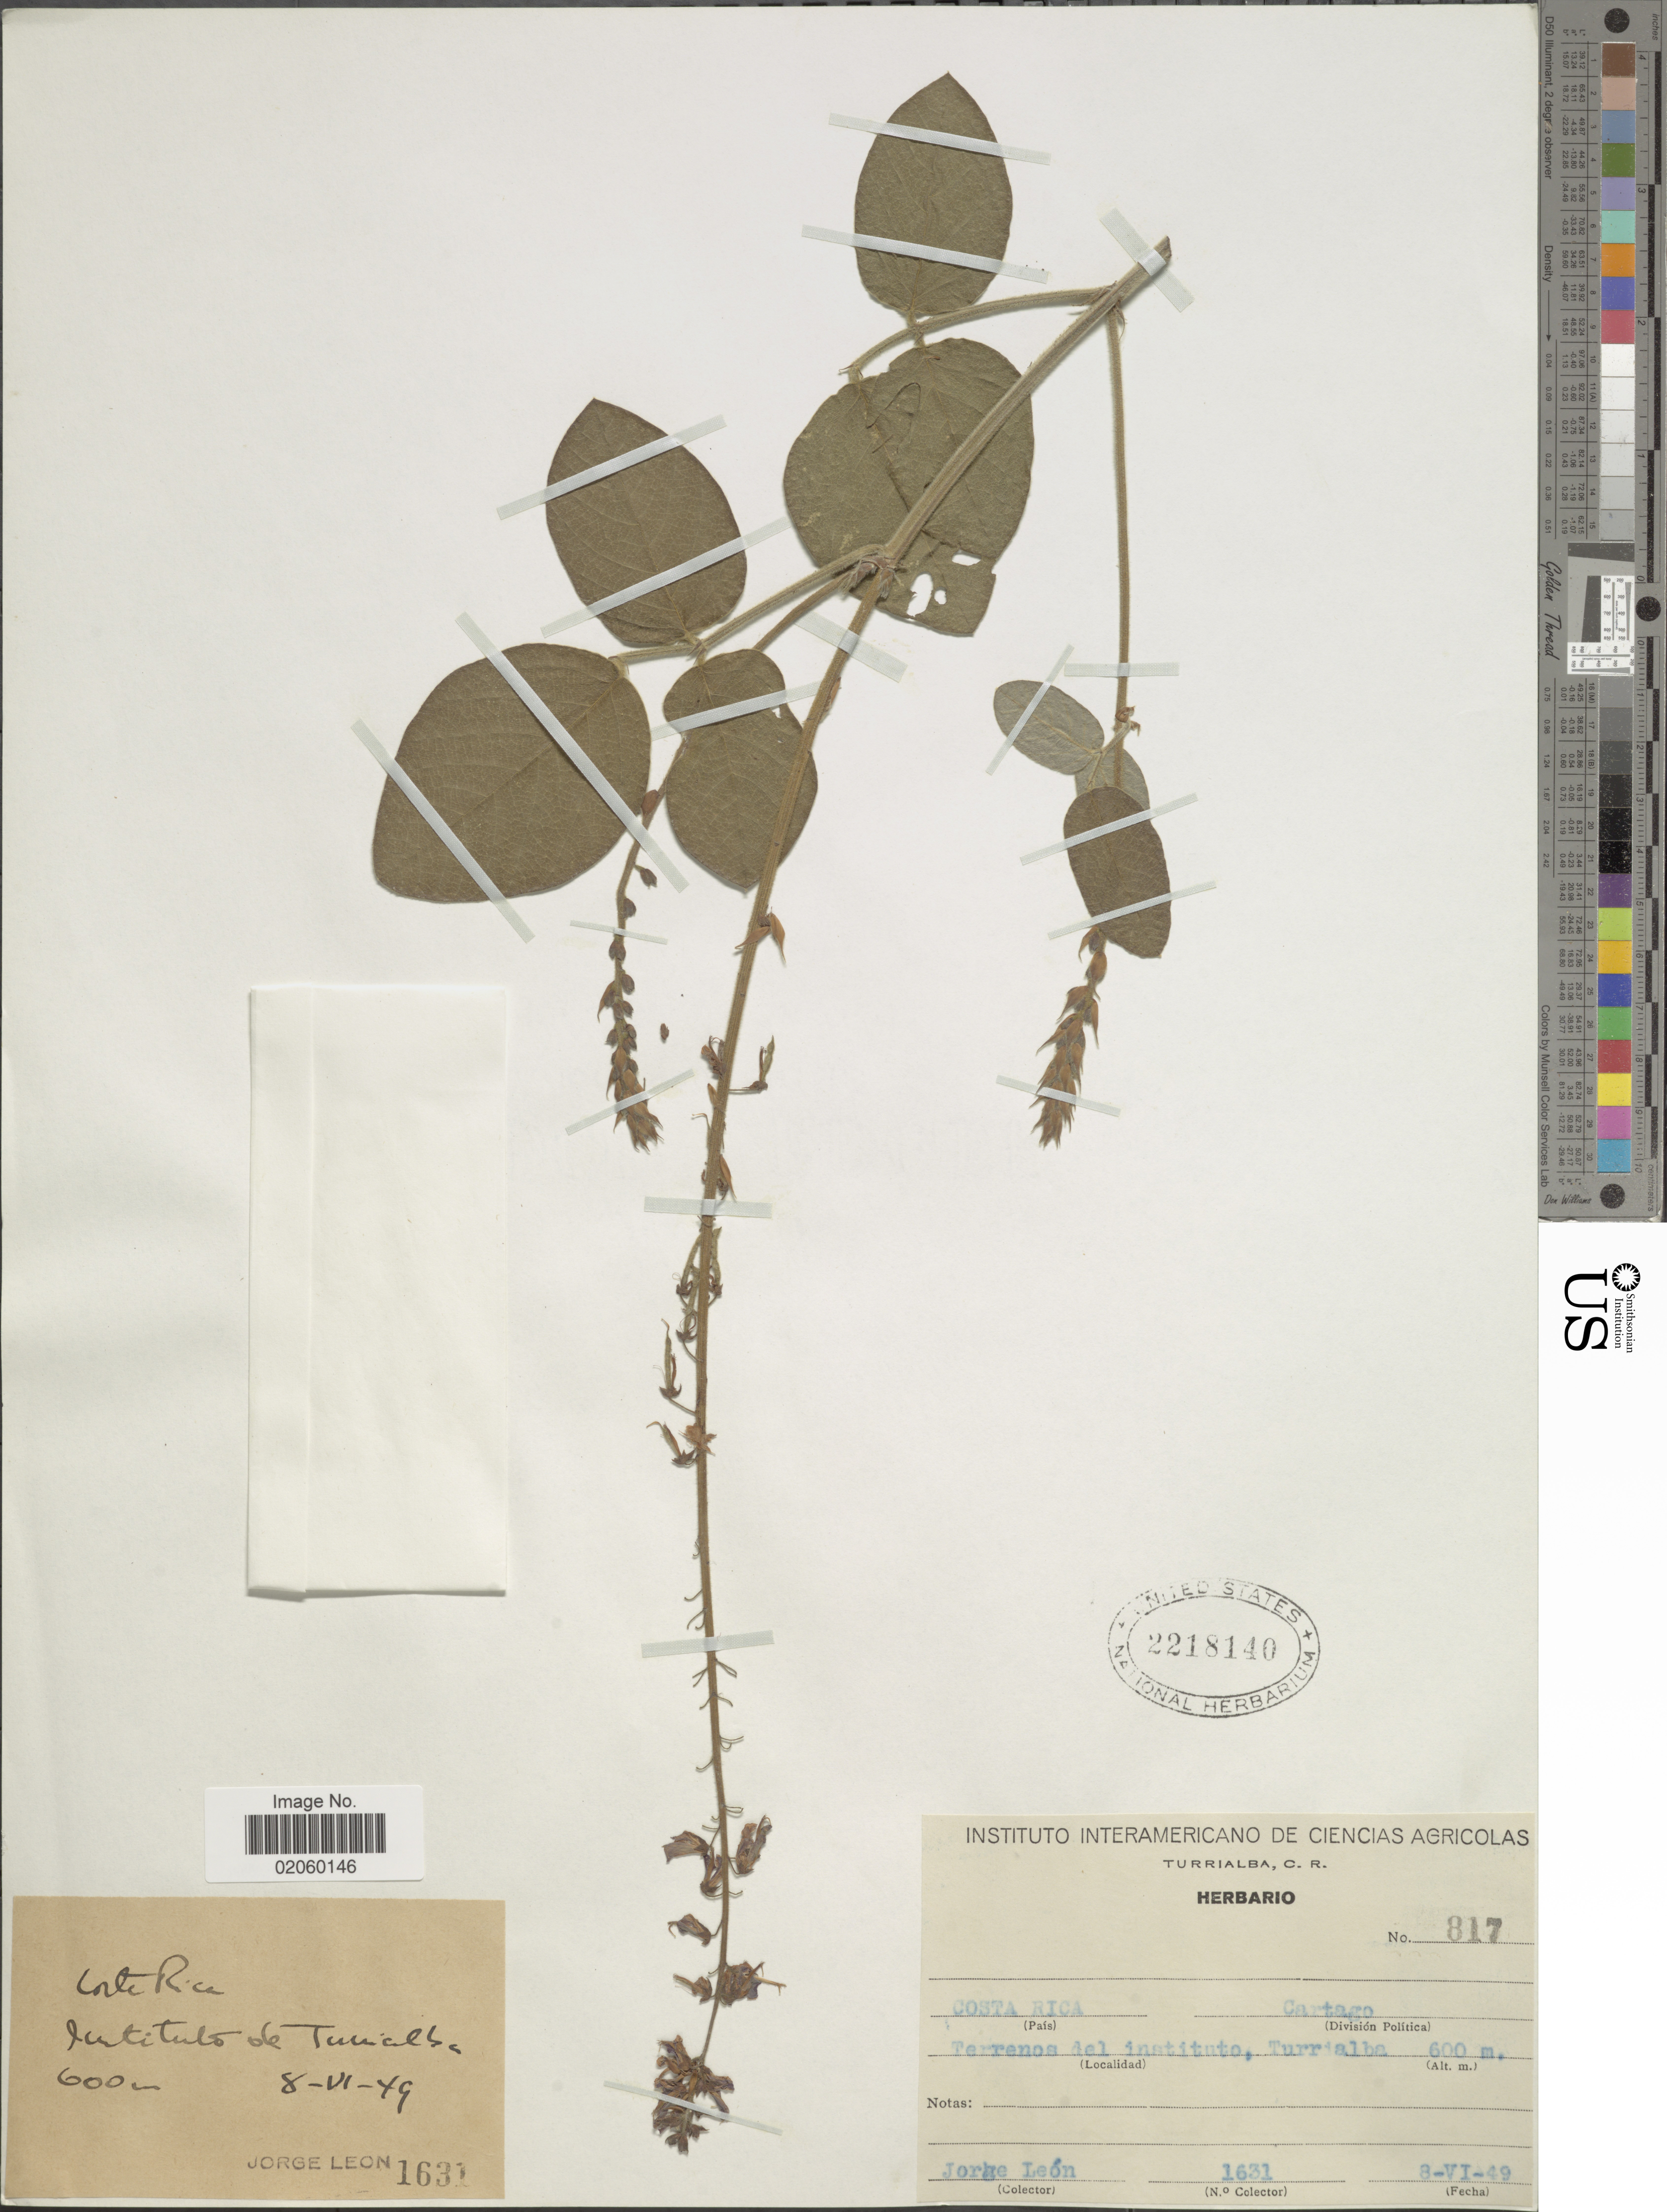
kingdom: Plantae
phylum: Tracheophyta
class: Magnoliopsida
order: Fabales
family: Fabaceae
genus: Desmodium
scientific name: Desmodium sp.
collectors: J. León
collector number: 1631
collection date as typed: Transcribed d/m/y: 8/6/49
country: Costa Rica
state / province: Cartago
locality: Terrenos del instituto, Turrialba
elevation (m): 600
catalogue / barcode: US 2218140